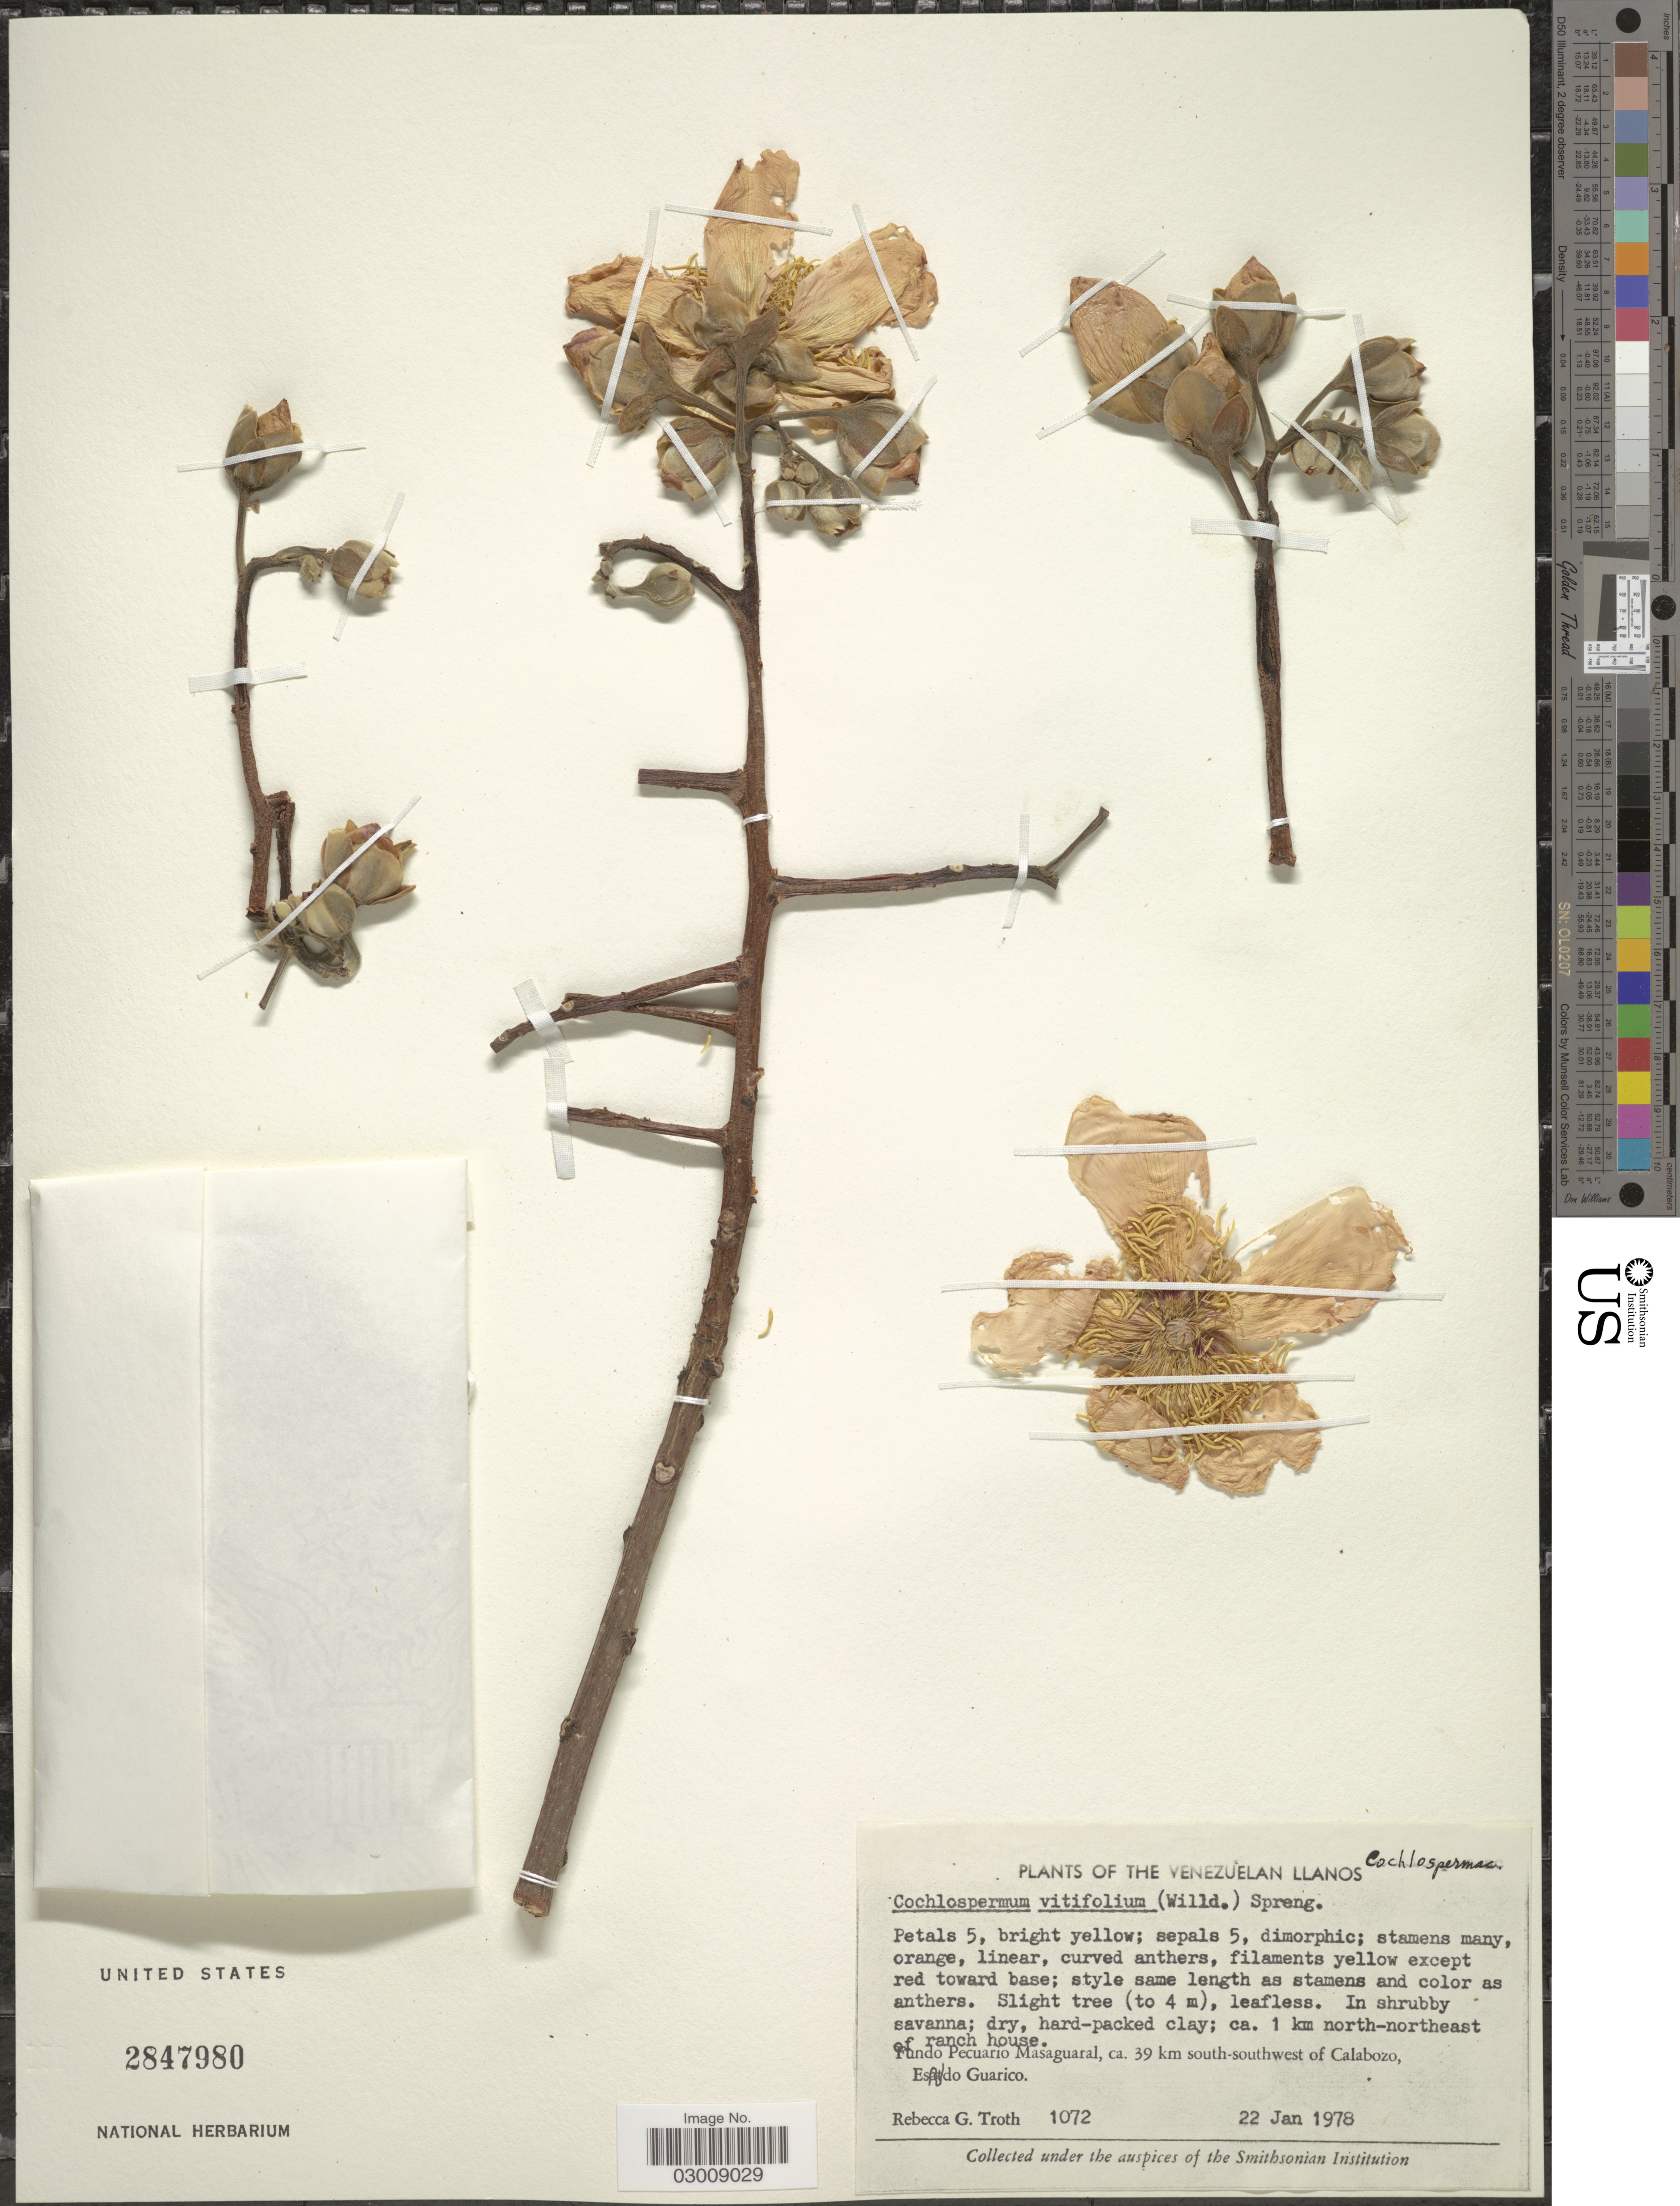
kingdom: Plantae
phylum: Tracheophyta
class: Magnoliopsida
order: Malvales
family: Cochlospermaceae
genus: Cochlospermum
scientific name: Cochlospermum vitifolium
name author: (Willd.) Spreng.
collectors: R. Troth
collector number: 1072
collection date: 1978-01-22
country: Venezuela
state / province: Guárico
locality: The Venezuelan Llanos, ca. 1 km north-northeast of ranch house. Fundo Pecuario Masaguaral, ca. 39 km south-southwest of Calabozo.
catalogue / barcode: US 2847980